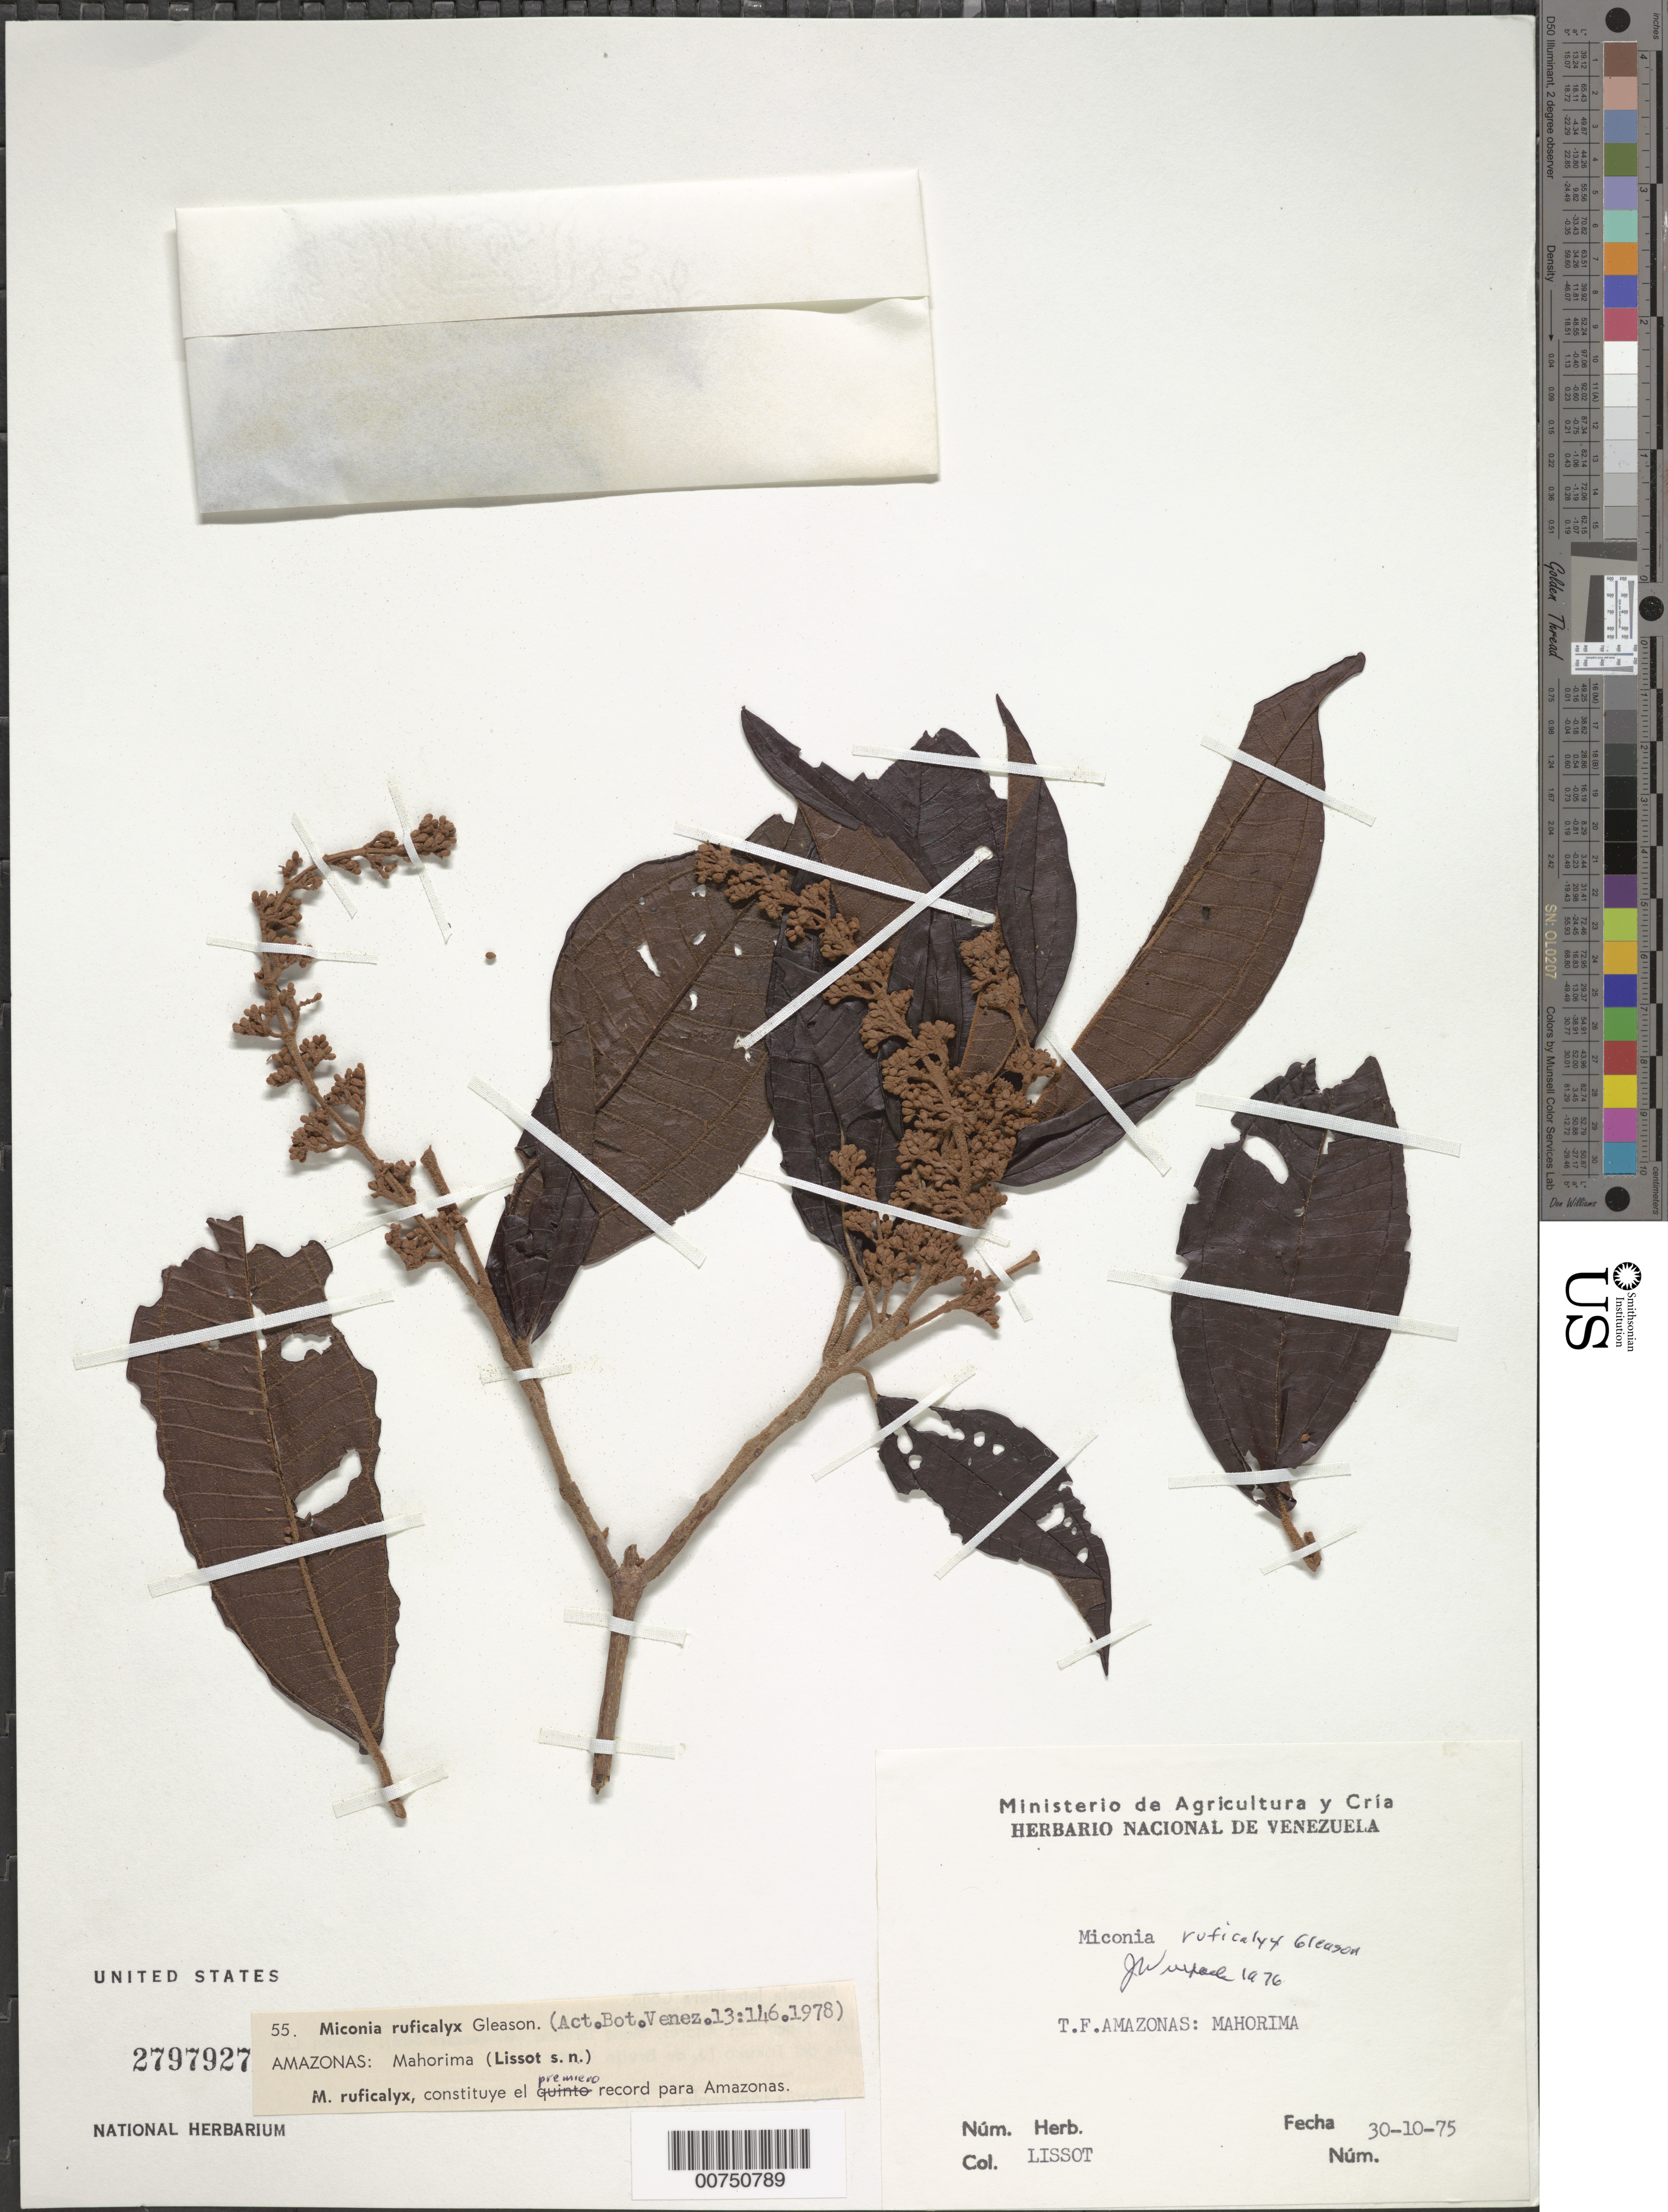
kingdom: Plantae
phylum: Tracheophyta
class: Magnoliopsida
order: Myrtales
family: Melastomataceae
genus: Miconia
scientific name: Miconia ruficalyx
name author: Gleason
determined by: Wurdack, John J., (US), US (UNITED STATES)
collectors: J. Lizot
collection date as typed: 30-Oct-75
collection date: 1975-10-30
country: Venezuela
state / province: Amazonas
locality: Mahorima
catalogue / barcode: US 2797927